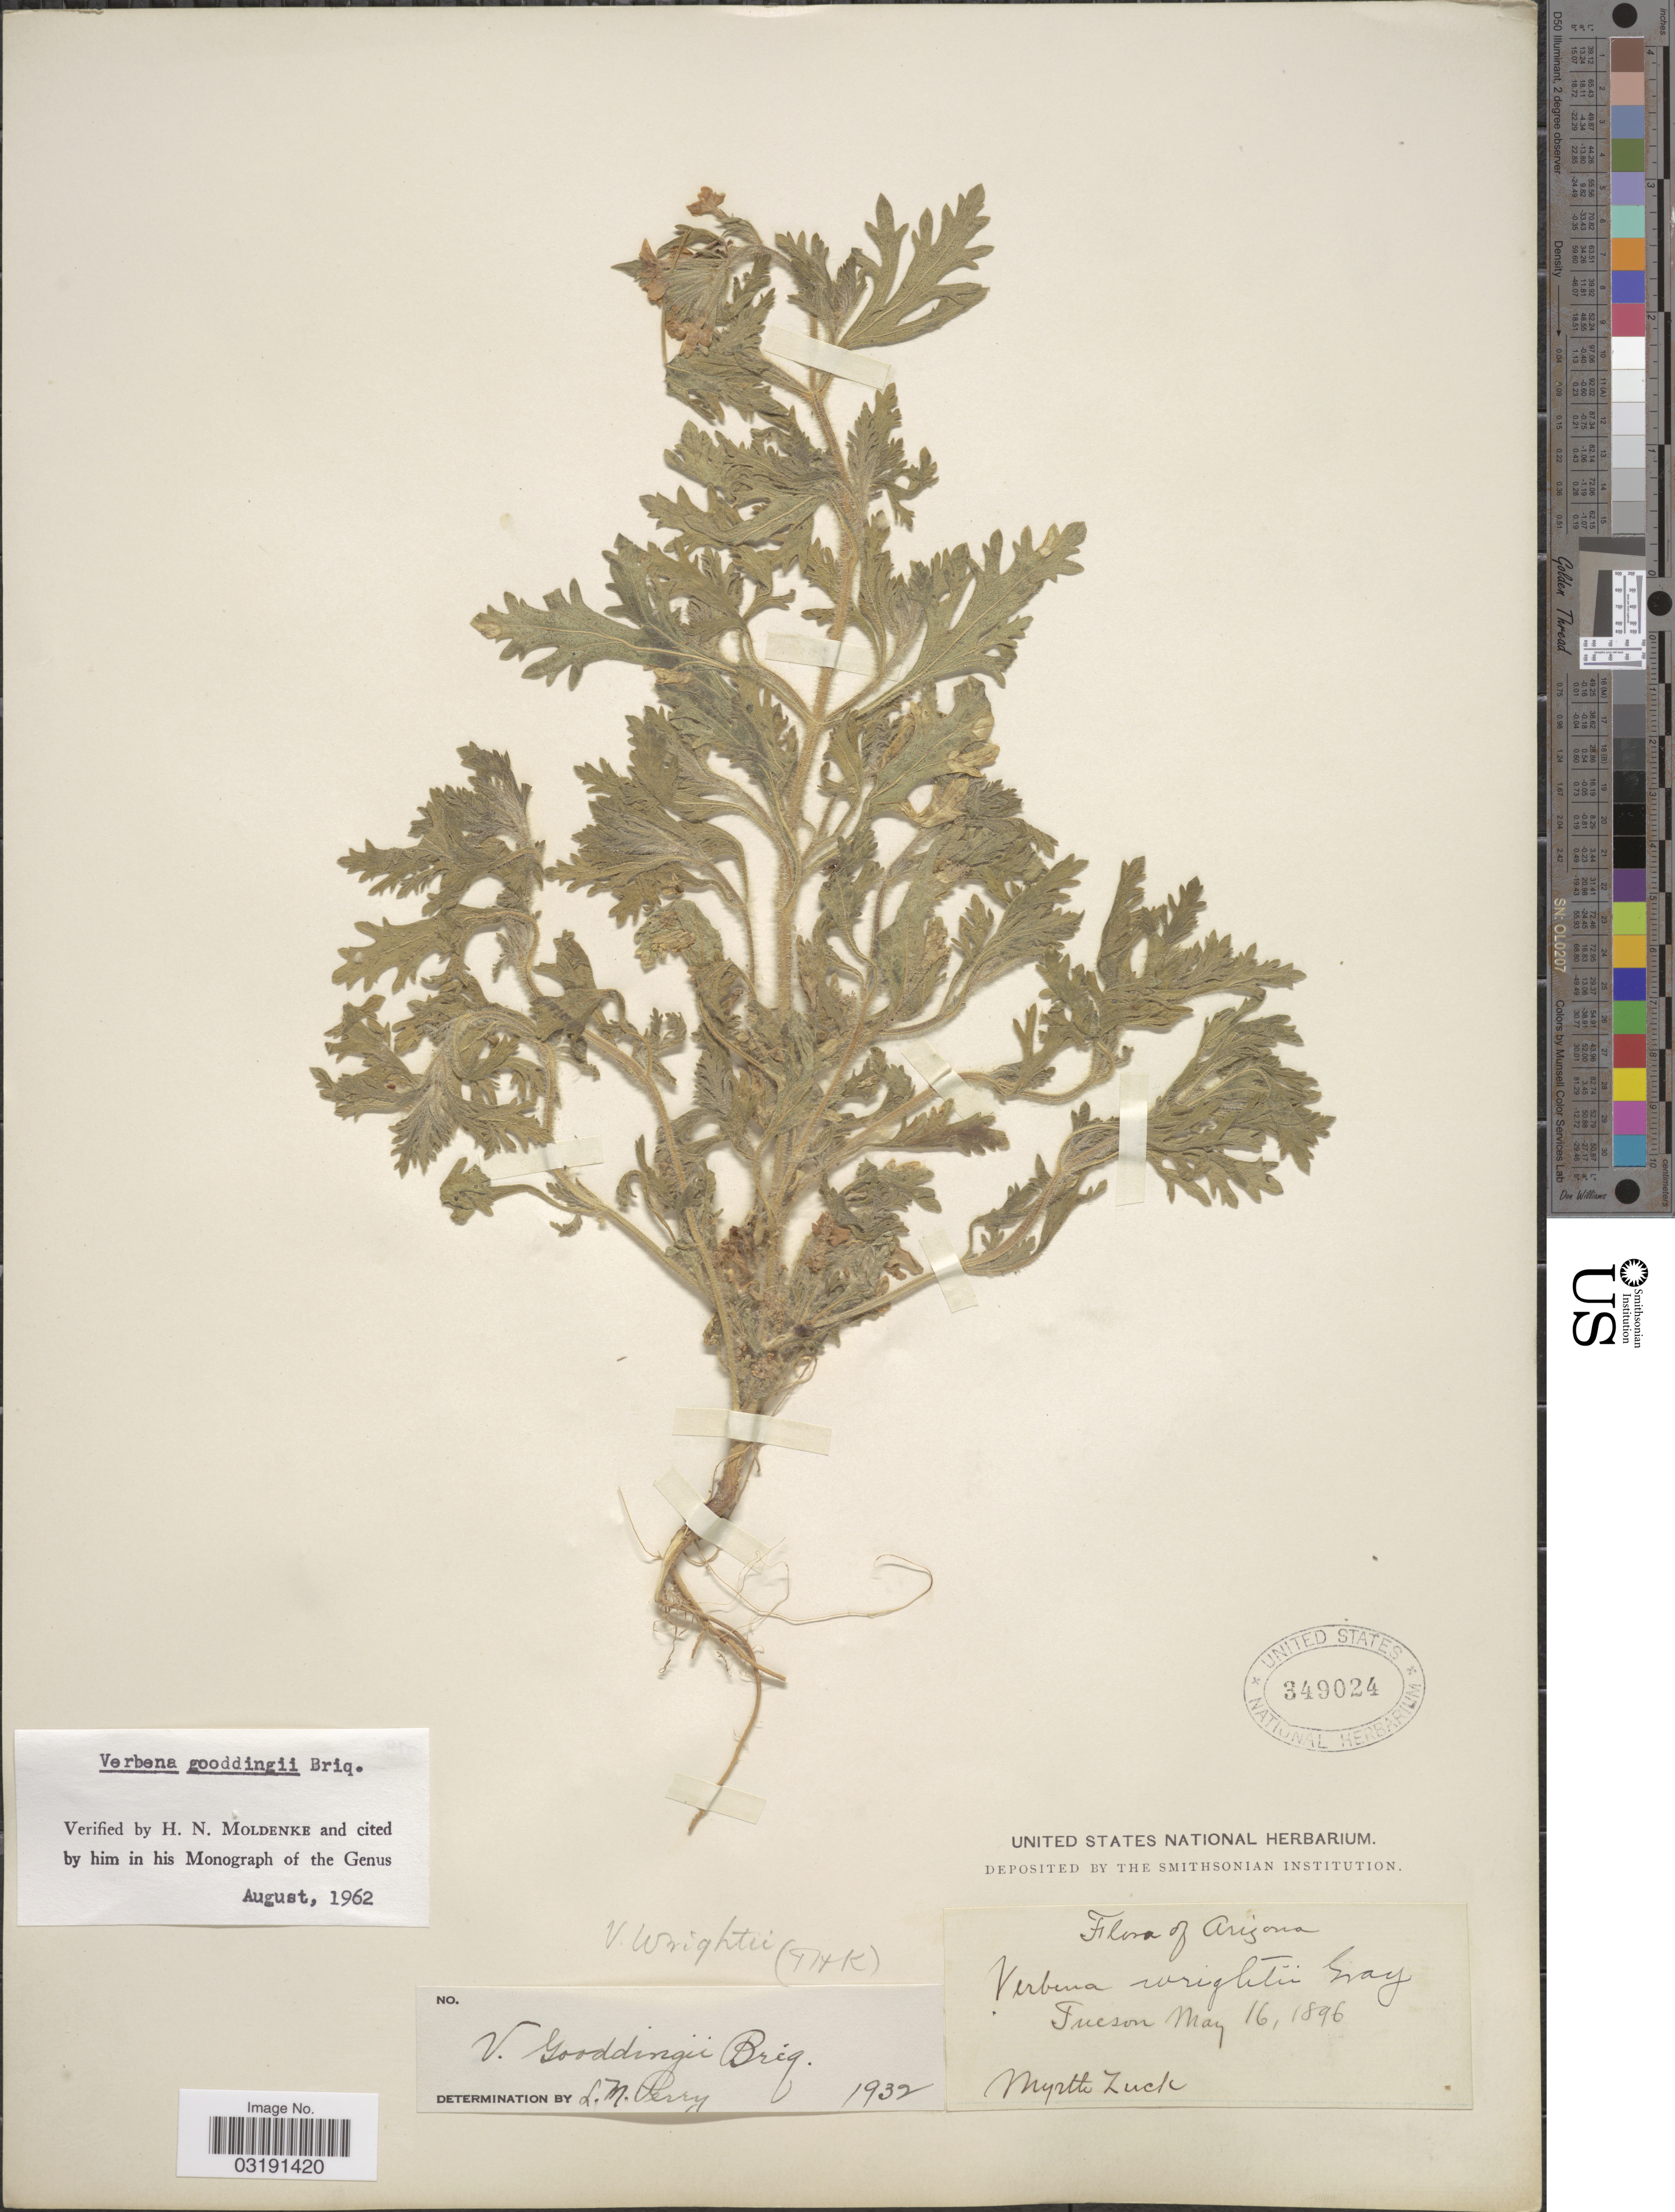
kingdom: Plantae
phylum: Tracheophyta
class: Magnoliopsida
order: Lamiales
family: Verbenaceae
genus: Verbena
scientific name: Verbena gooddingii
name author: Briq.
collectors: M. Zuck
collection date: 1896-05-16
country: United States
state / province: Arizona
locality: Tucson.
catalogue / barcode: US 349024